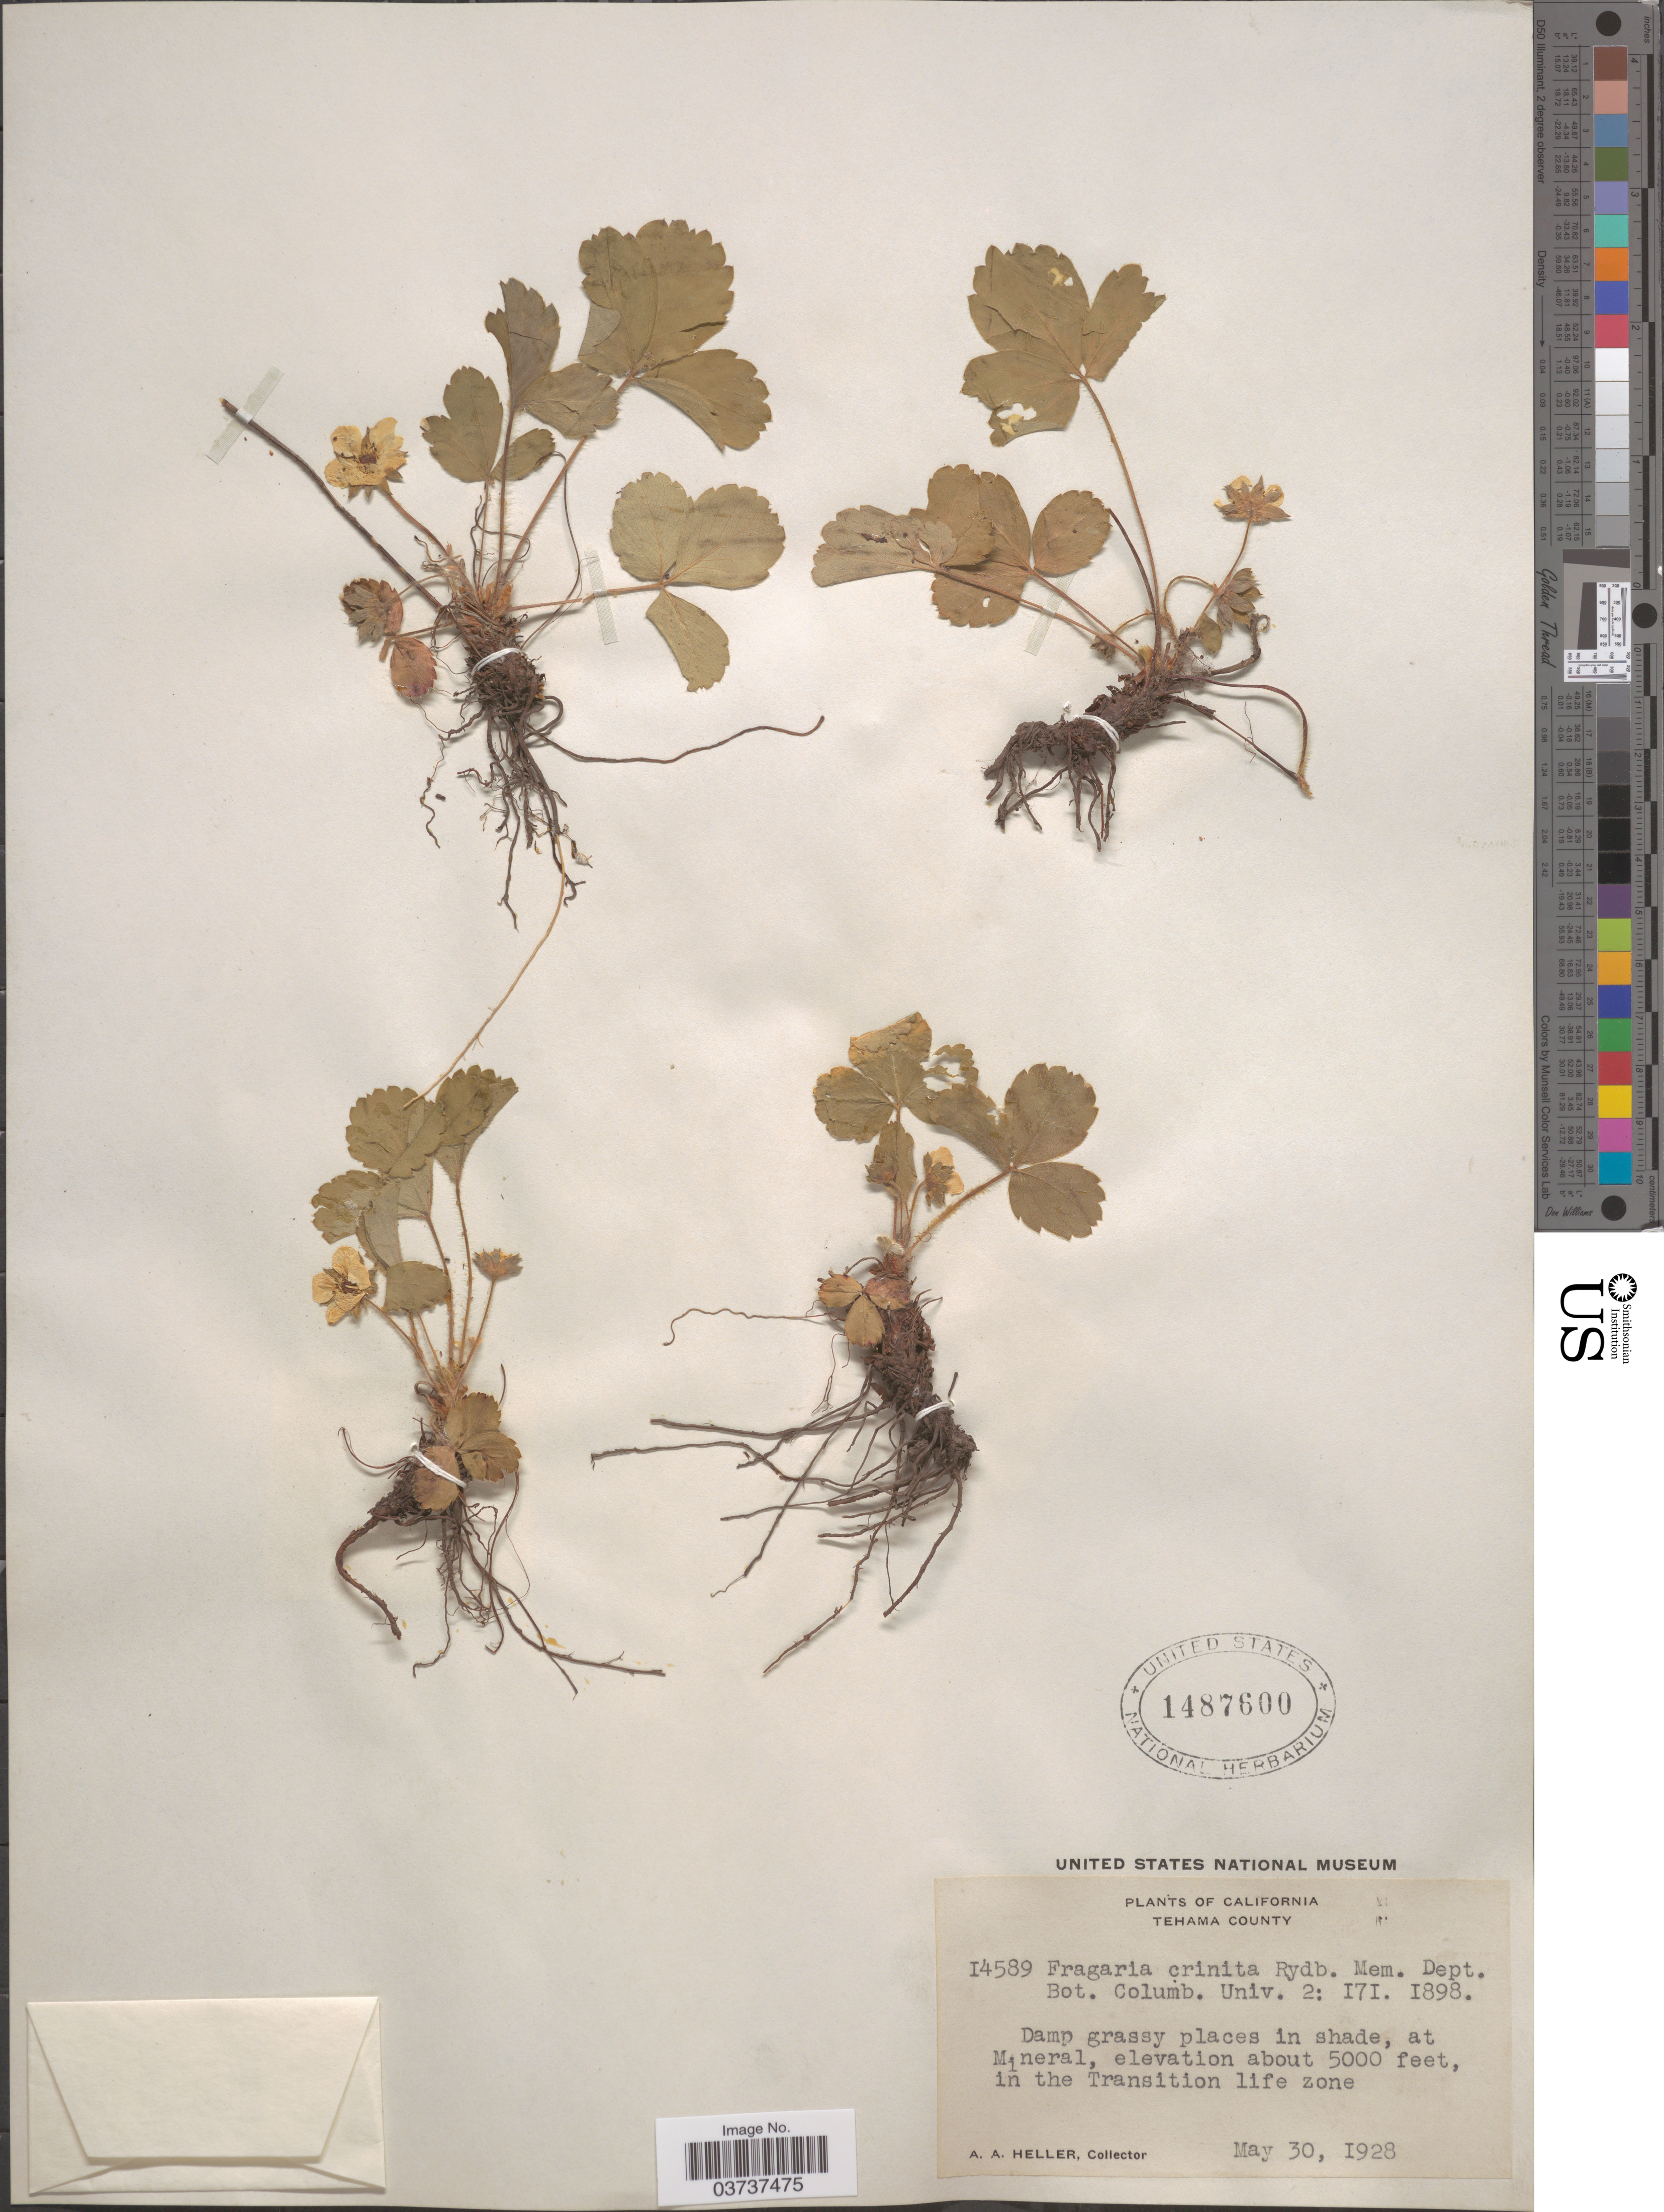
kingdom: Plantae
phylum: Tracheophyta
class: Magnoliopsida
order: Rosales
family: Rosaceae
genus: Fragaria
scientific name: Fragaria vesca subsp. bracteata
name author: L.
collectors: A. A. Heller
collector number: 14589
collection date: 1928-05-30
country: United States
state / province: California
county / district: Tehama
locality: Tehama County. At Mineral, in the Transition life zone.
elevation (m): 1524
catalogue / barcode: US 1487600